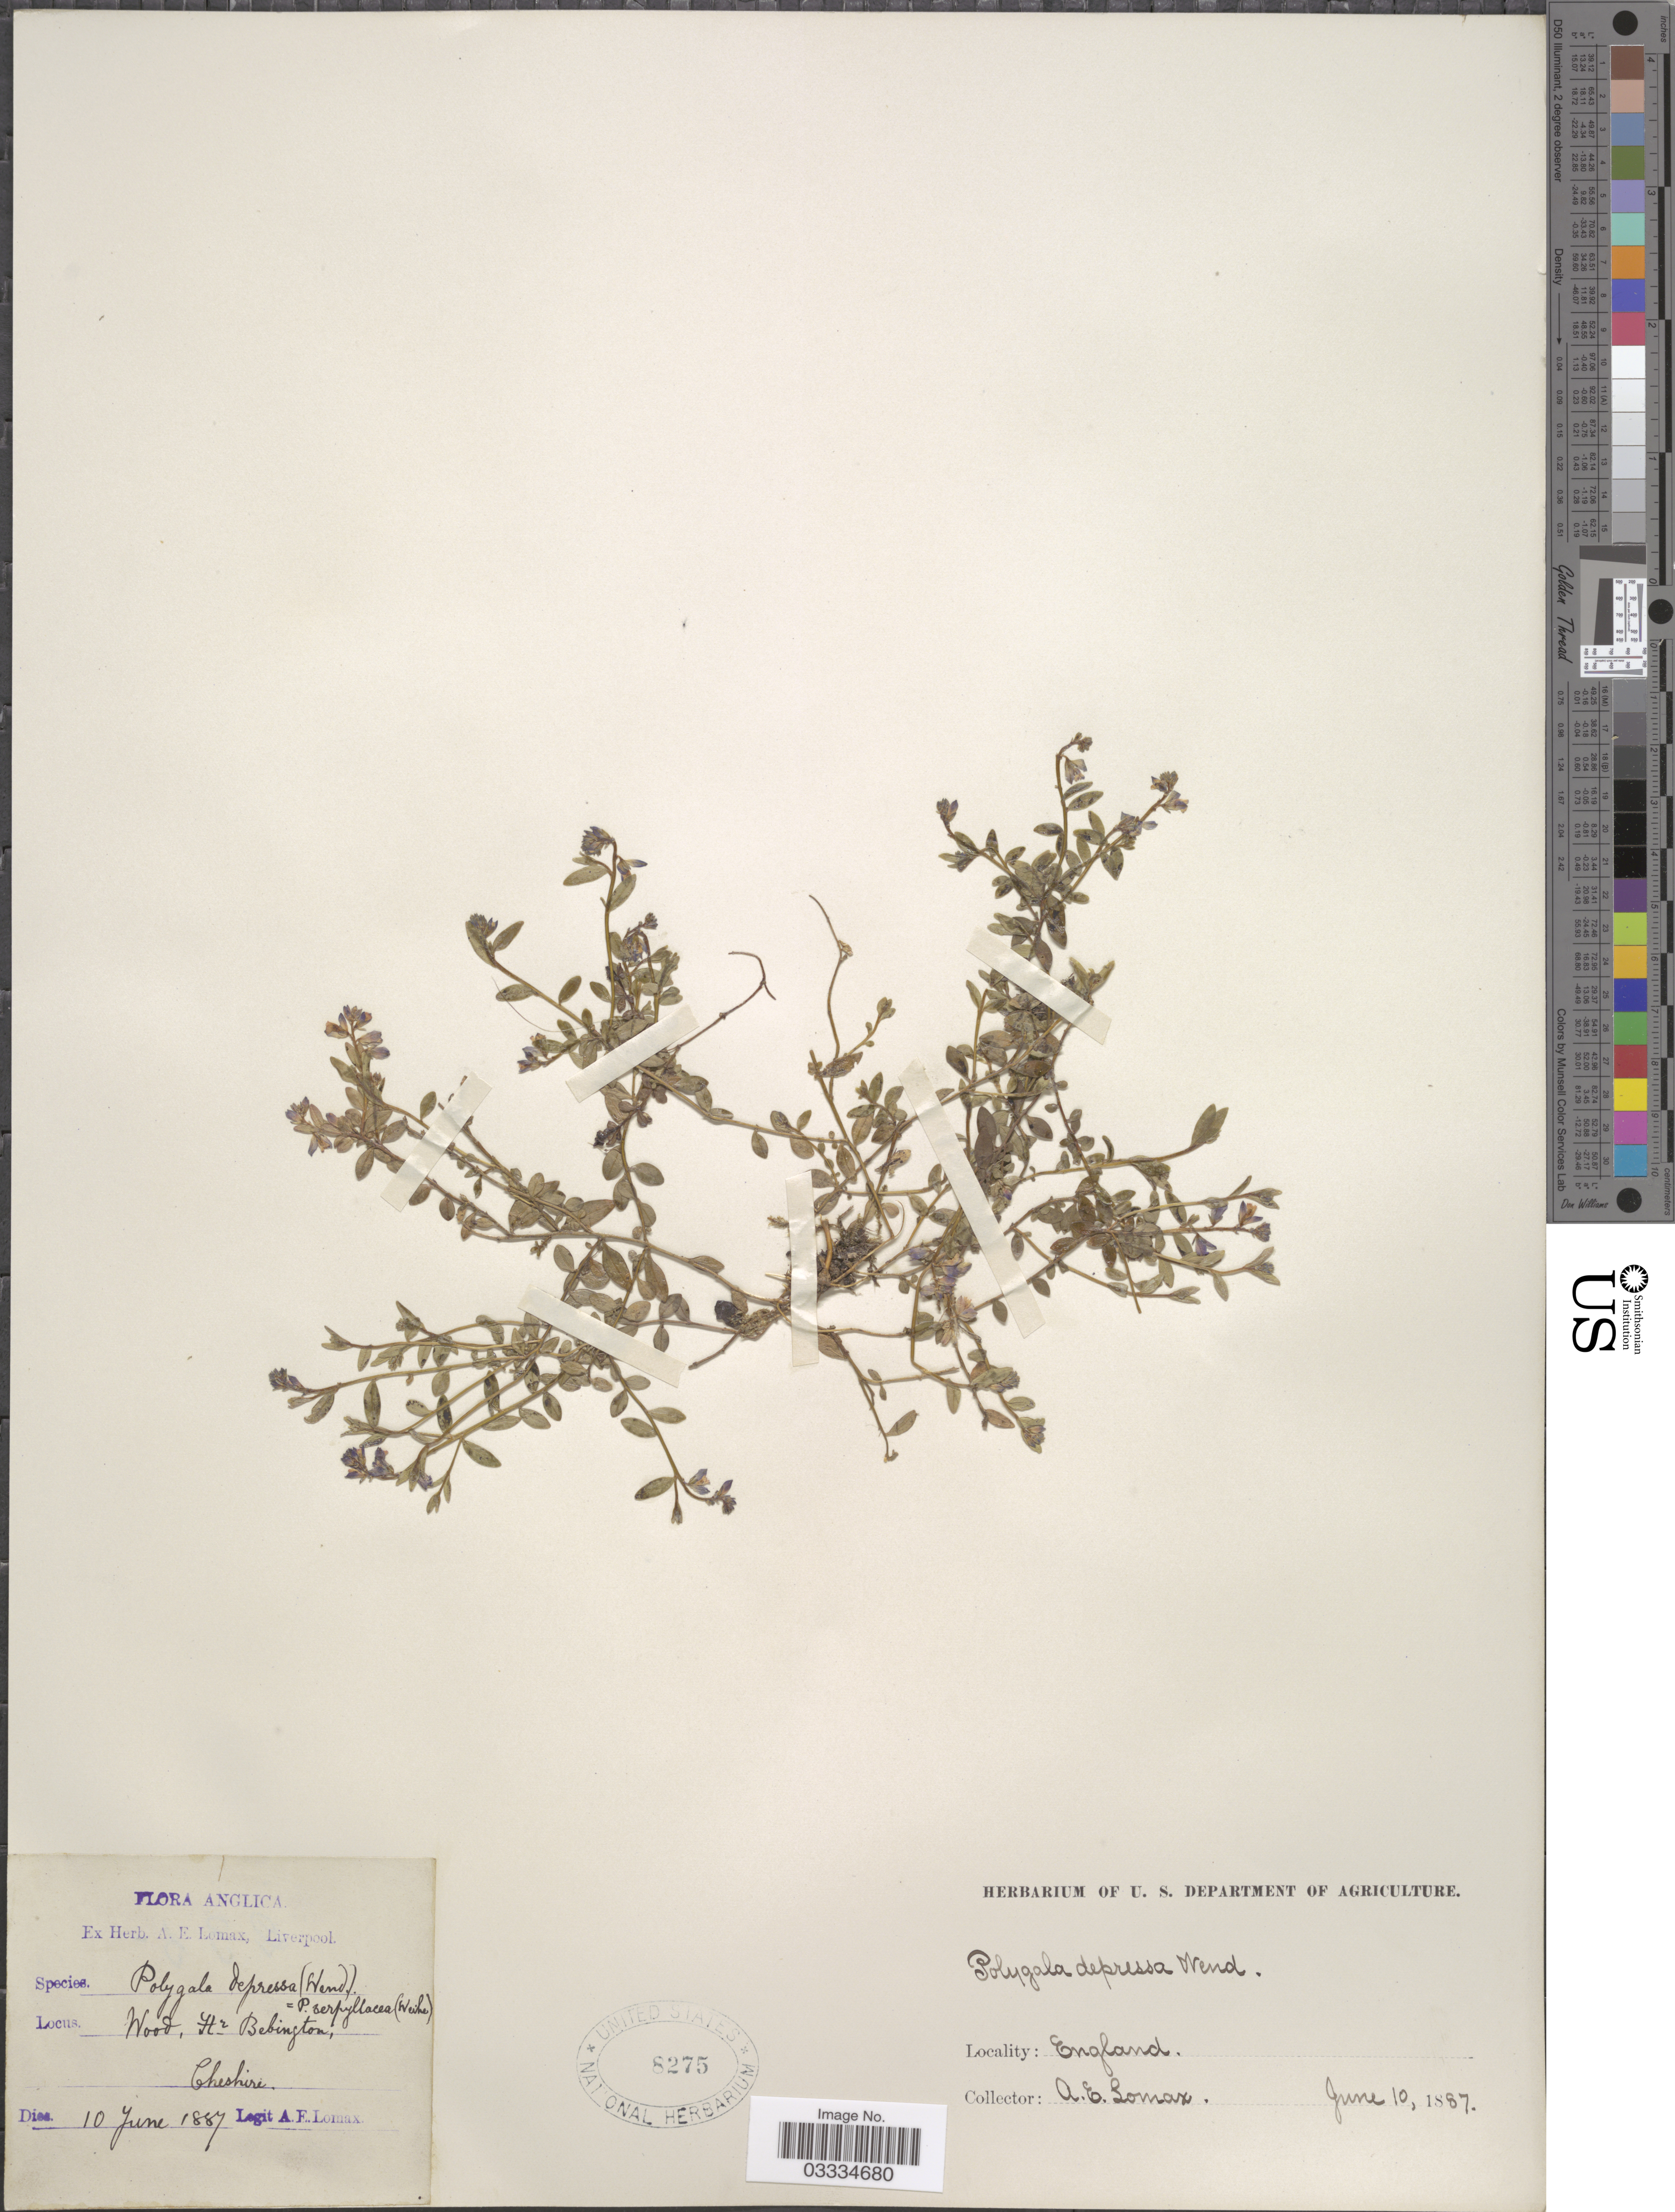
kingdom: Plantae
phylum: Tracheophyta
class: Magnoliopsida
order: Fabales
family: Polygalaceae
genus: Polygala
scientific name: Polygala depressa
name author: Wender.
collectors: A. Lomax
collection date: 1887-06-10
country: United Kingdom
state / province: England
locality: Anglica. Wood, Hte Bebington, Cheshire. England.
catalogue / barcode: US 8275